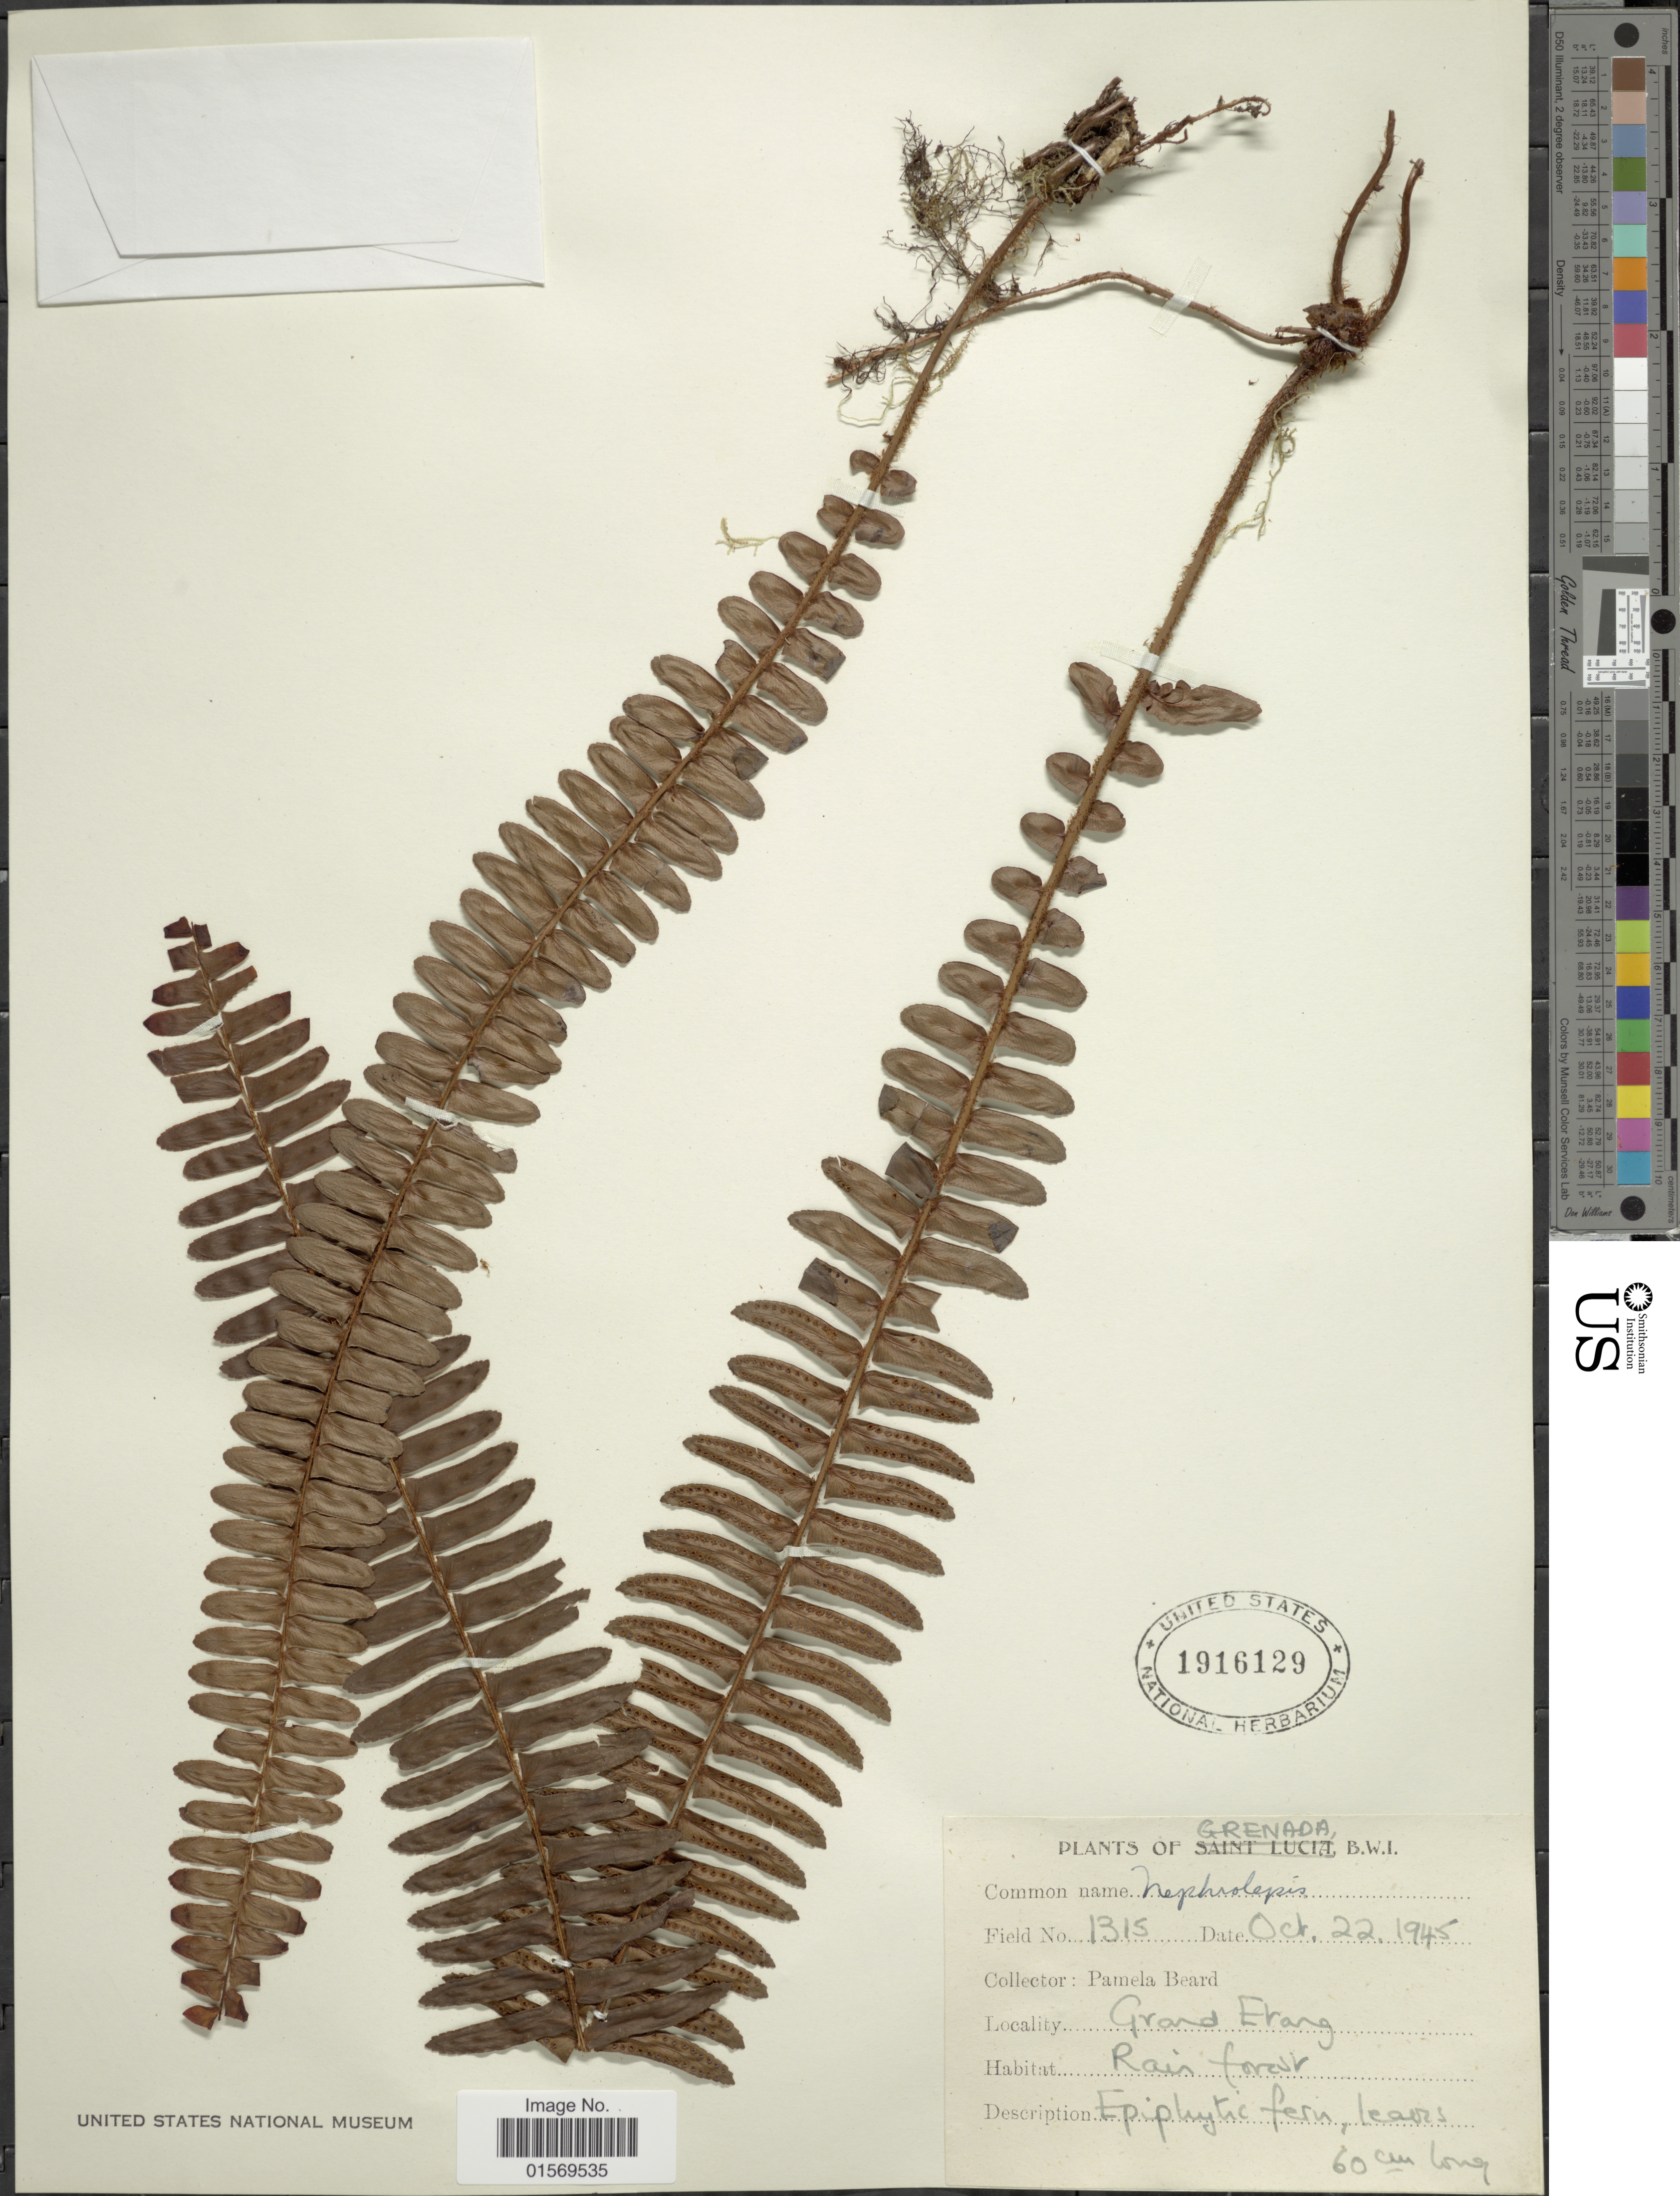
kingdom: Plantae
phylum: Tracheophyta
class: Polypodiopsida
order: Polypodiales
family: Nephrolepidaceae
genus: Nephrolepis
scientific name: Nephrolepis rivularis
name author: (Vahl) Mett. ex Krug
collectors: P. Beard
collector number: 1315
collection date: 1945-10-22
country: Grenada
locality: Grenada, B,W,I. Grand Etang.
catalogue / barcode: US 1916129